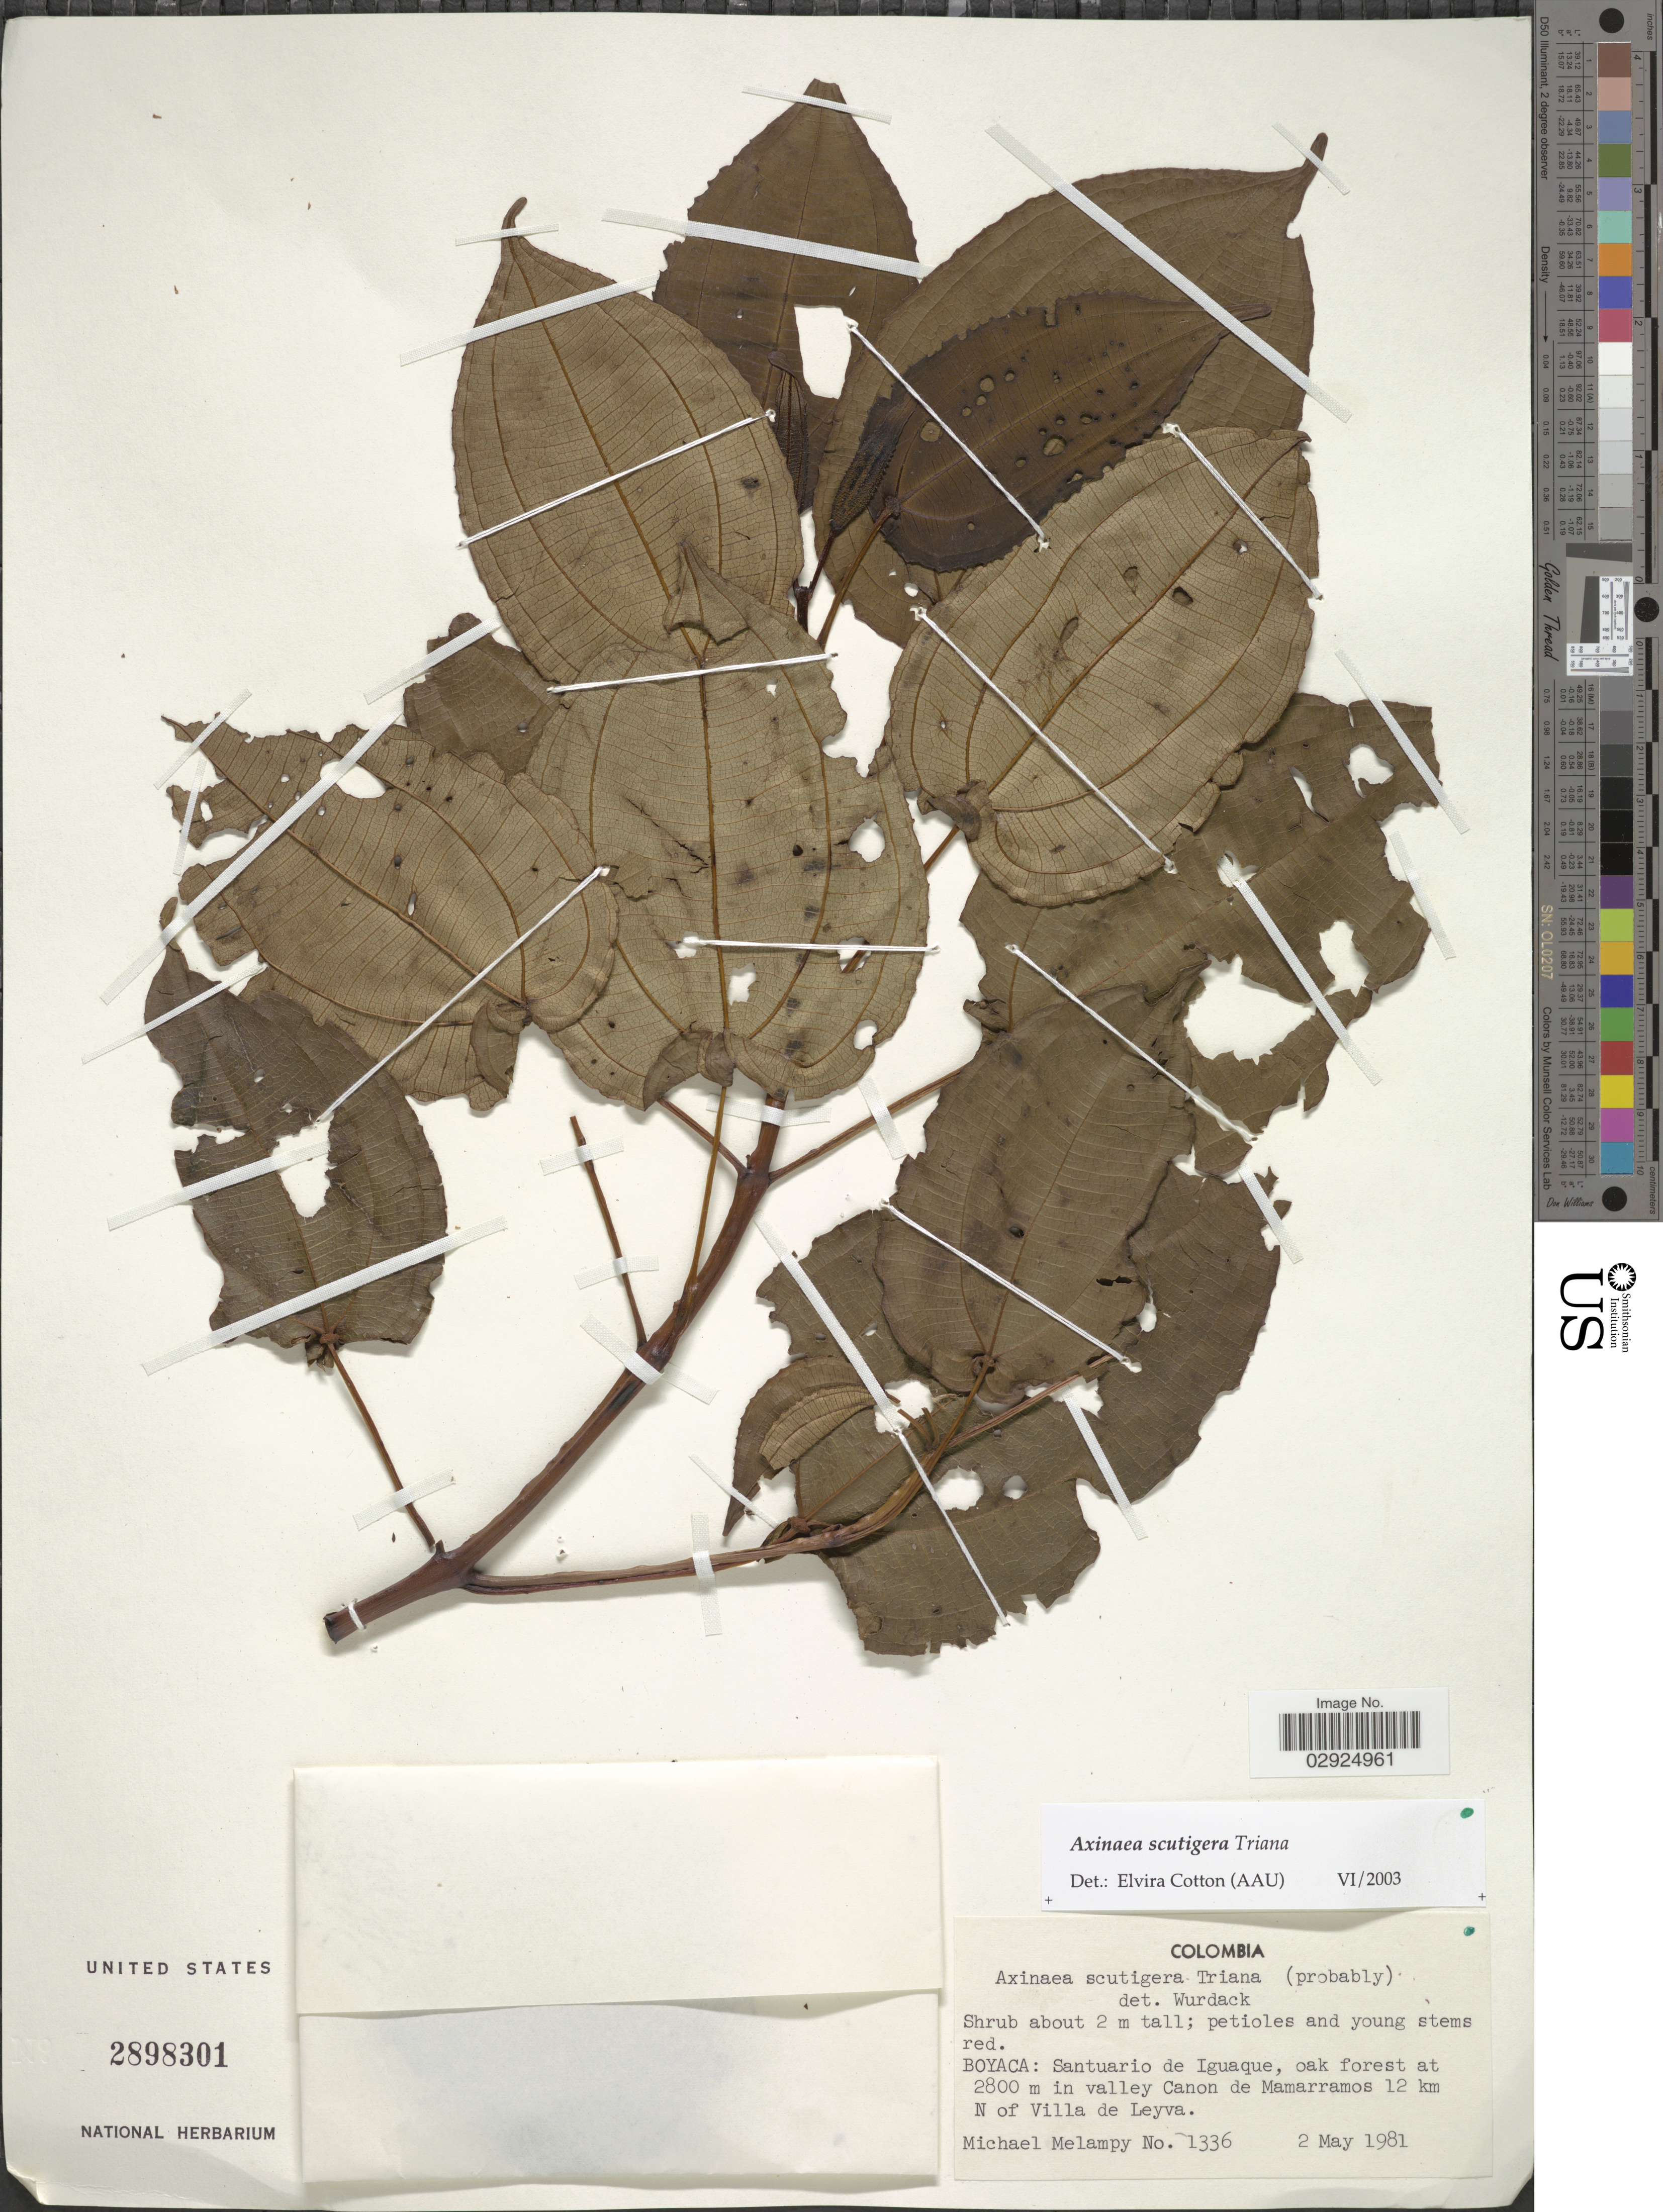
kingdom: Plantae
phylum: Tracheophyta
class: Magnoliopsida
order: Myrtales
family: Melastomataceae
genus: Axinaea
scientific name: Axinaea scutigera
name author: Triana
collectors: M. Melampy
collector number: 1336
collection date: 1981-05-02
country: Colombia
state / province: Boyacá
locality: Boyaca: Santuario de Iguaque, oak forest in valley Canon de Mamarramos 12 km N of Villa de Leyva.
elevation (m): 2800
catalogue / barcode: US 2898301